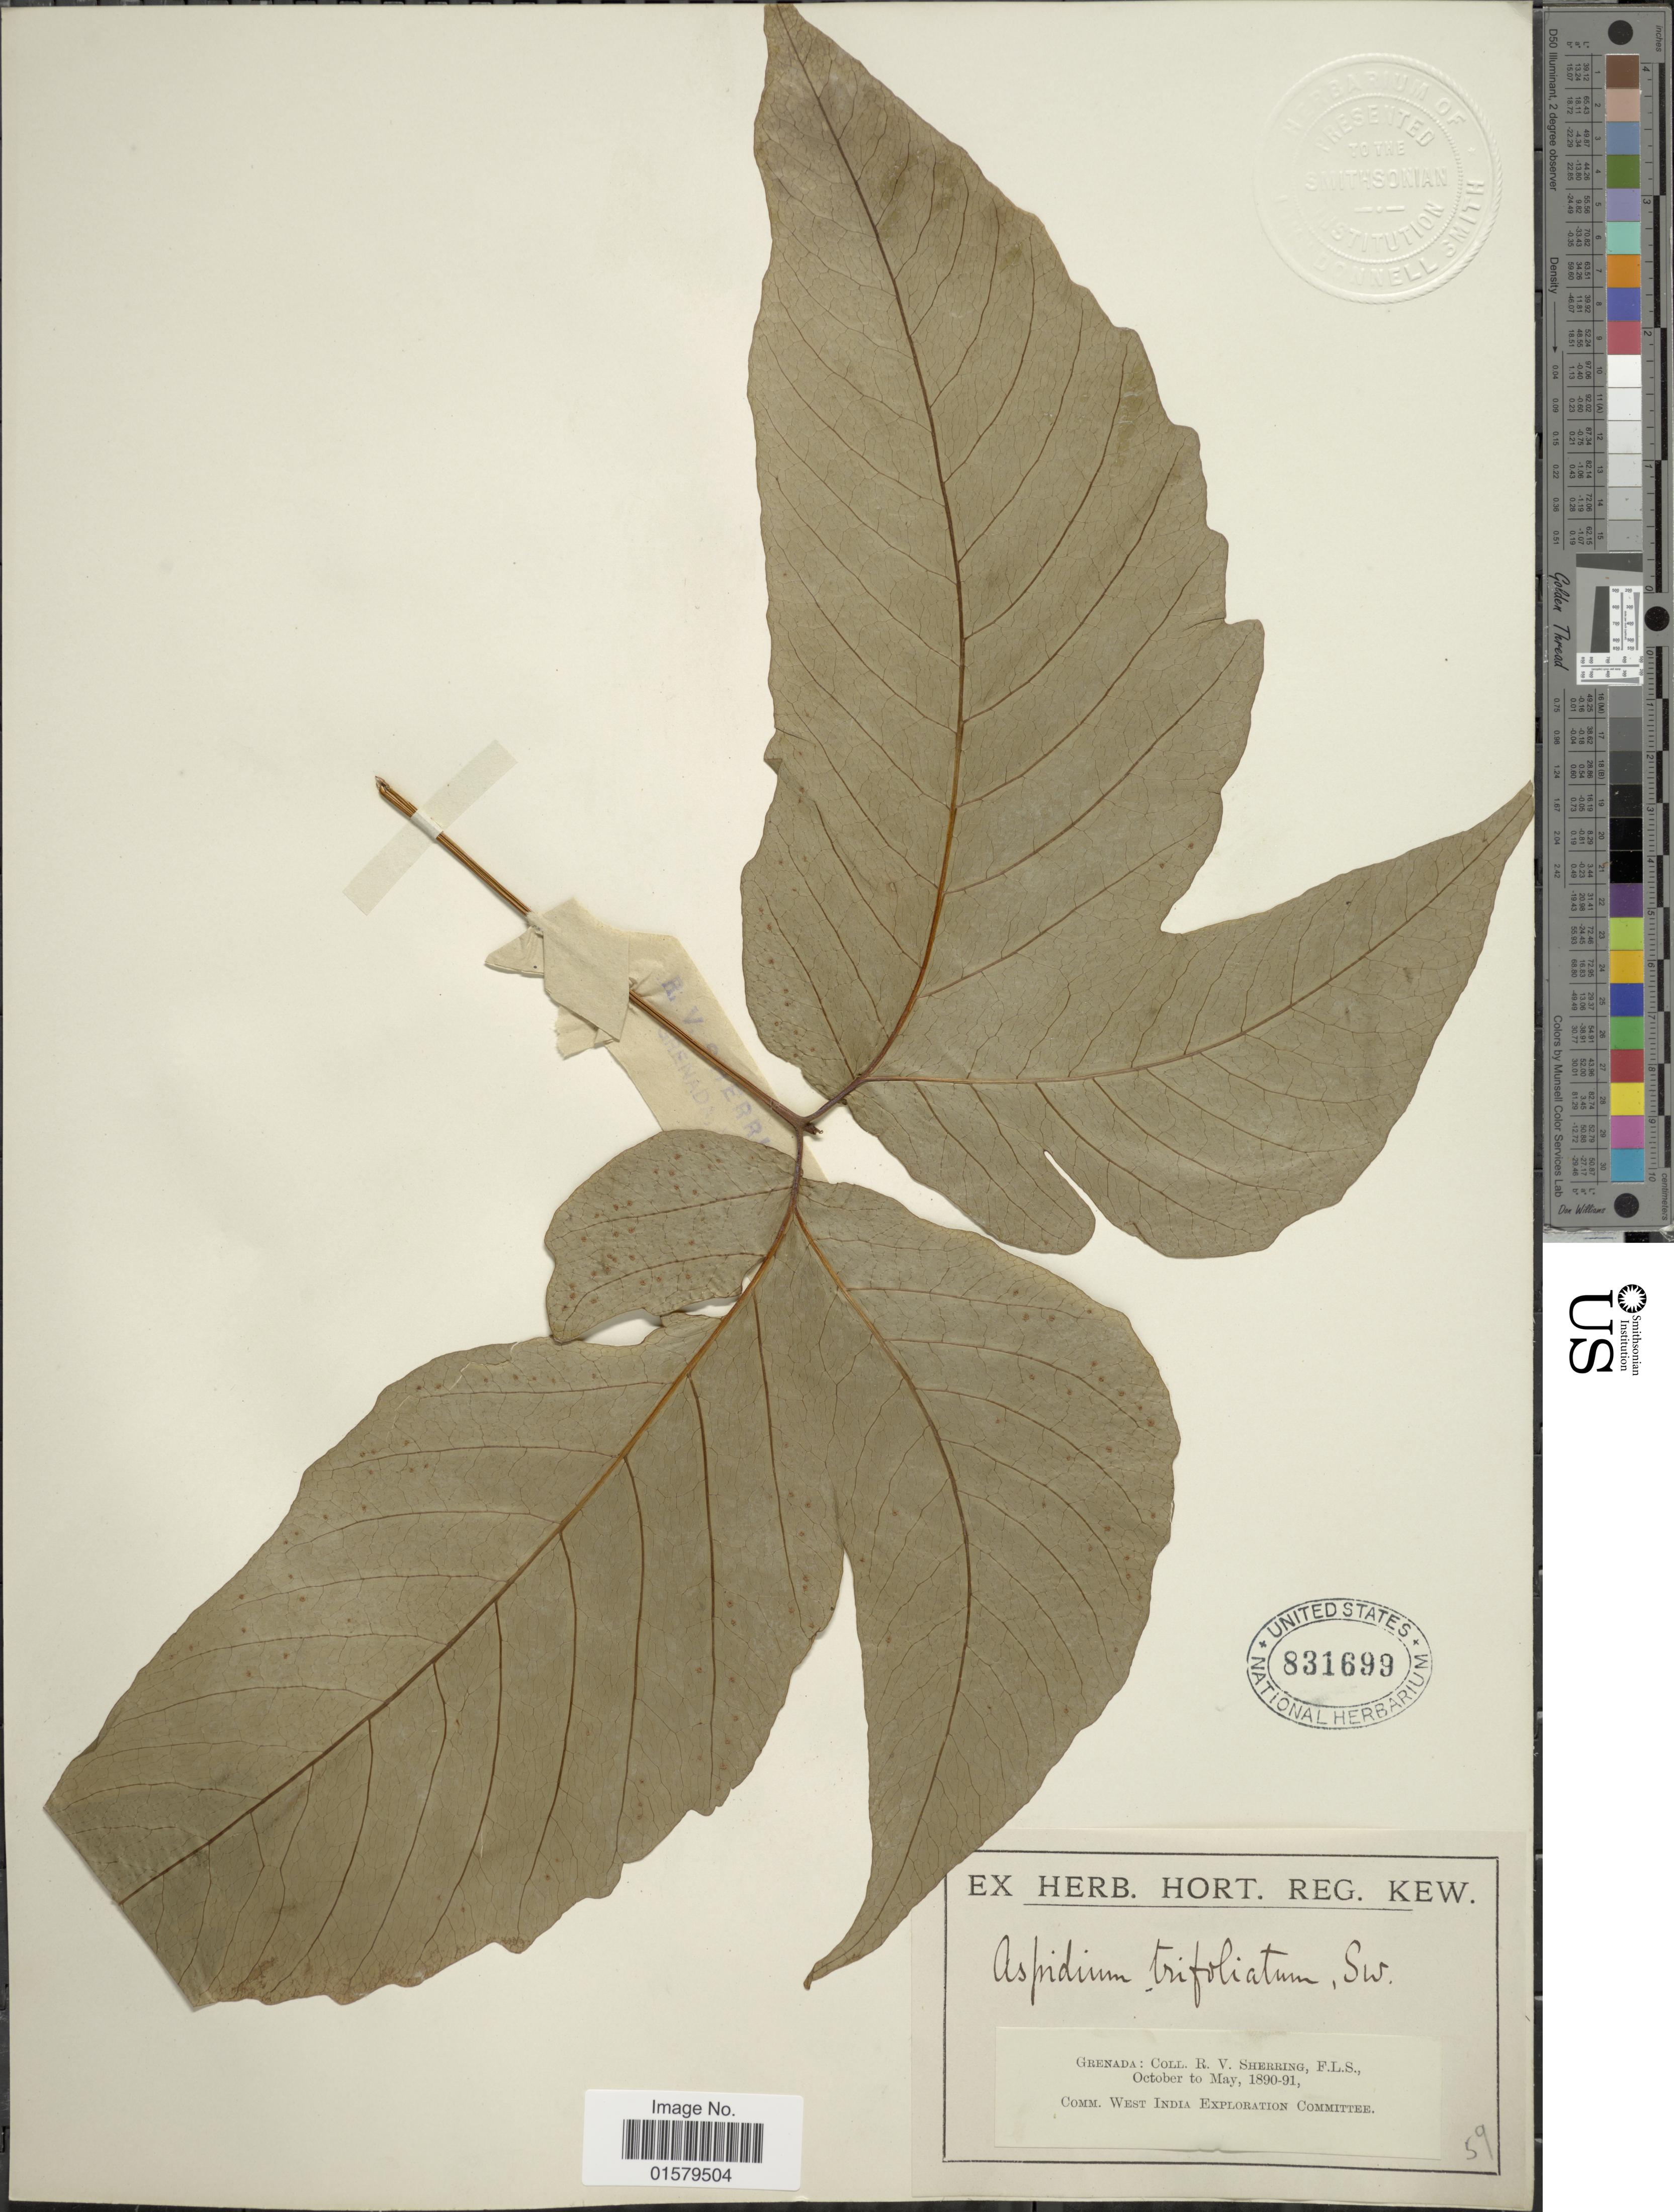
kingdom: Plantae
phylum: Tracheophyta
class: Polypodiopsida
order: Polypodiales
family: Tectariaceae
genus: Tectaria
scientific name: Tectaria trifoliata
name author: (L.) Cav.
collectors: R. Sherring & F.L.S.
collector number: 59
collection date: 1890-10/1891-05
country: Grenada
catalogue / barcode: US 831699